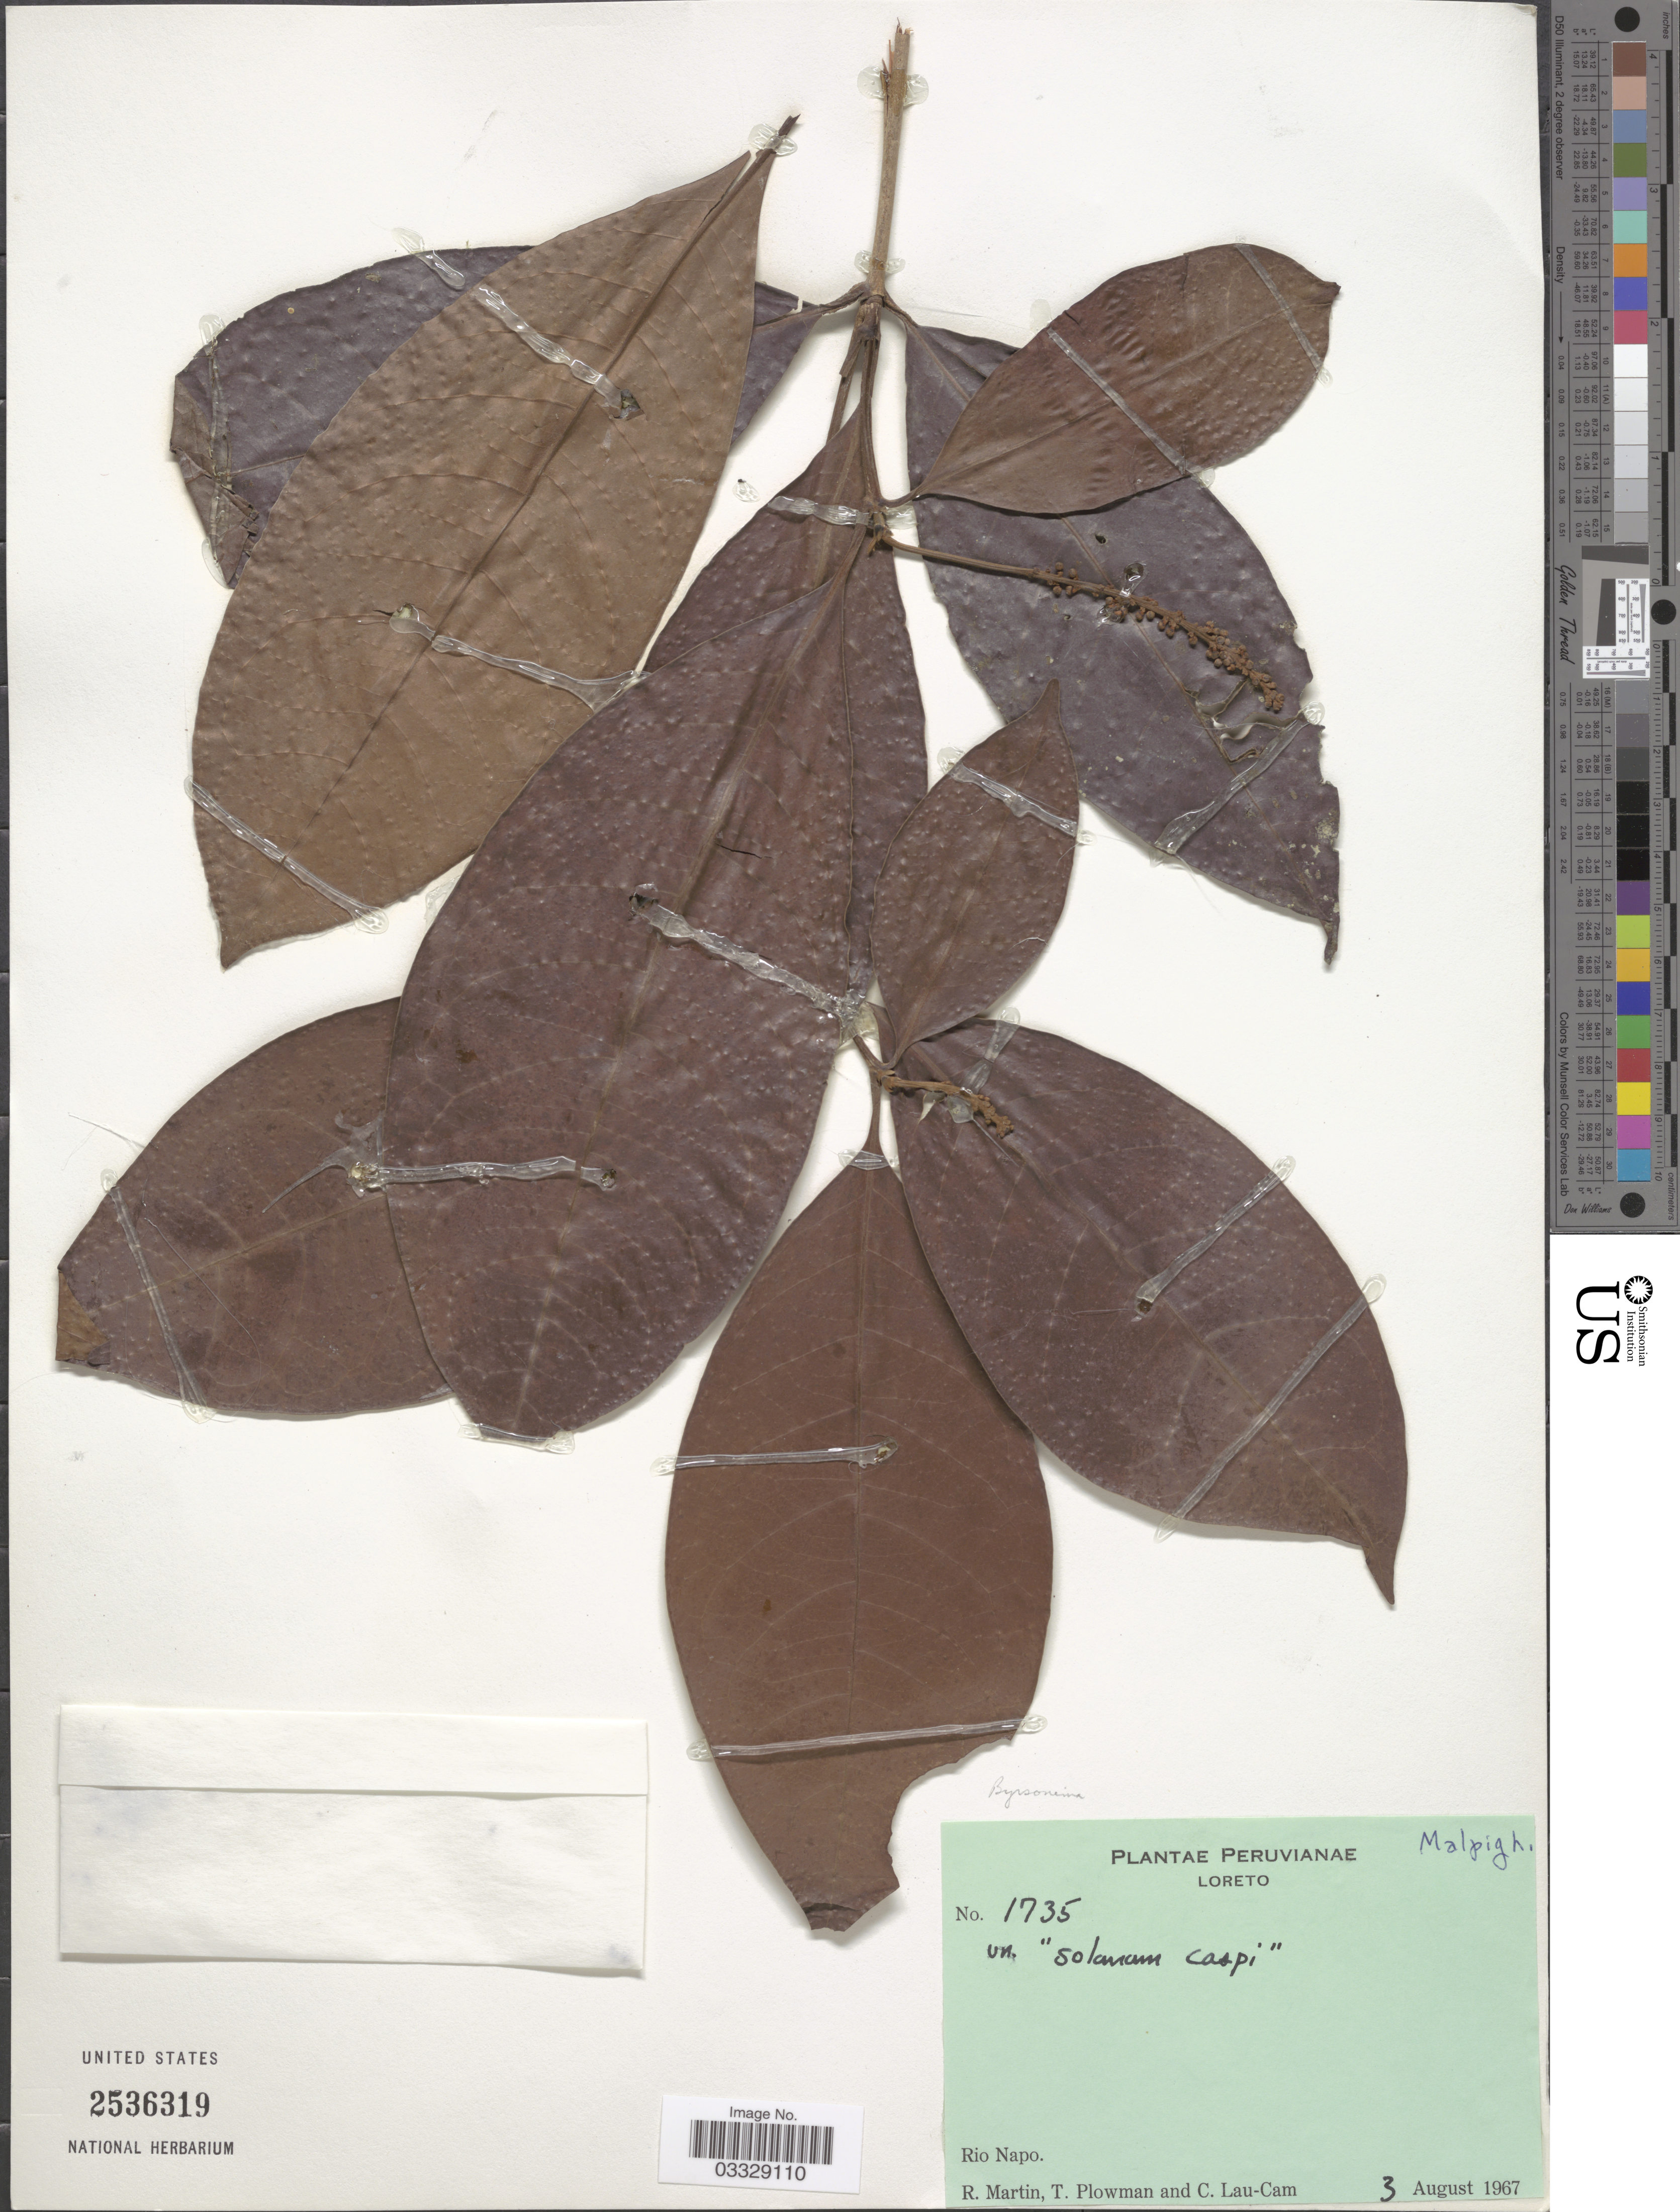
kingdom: Plantae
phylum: Tracheophyta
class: Magnoliopsida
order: Malpighiales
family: Malpighiaceae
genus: Byrsonima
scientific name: Byrsonima sp.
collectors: R. Martin, T. Plowman & C. Lau-Cam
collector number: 1735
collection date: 1967-08-03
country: Peru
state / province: Loreto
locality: Rio Napo.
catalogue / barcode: US 2536319